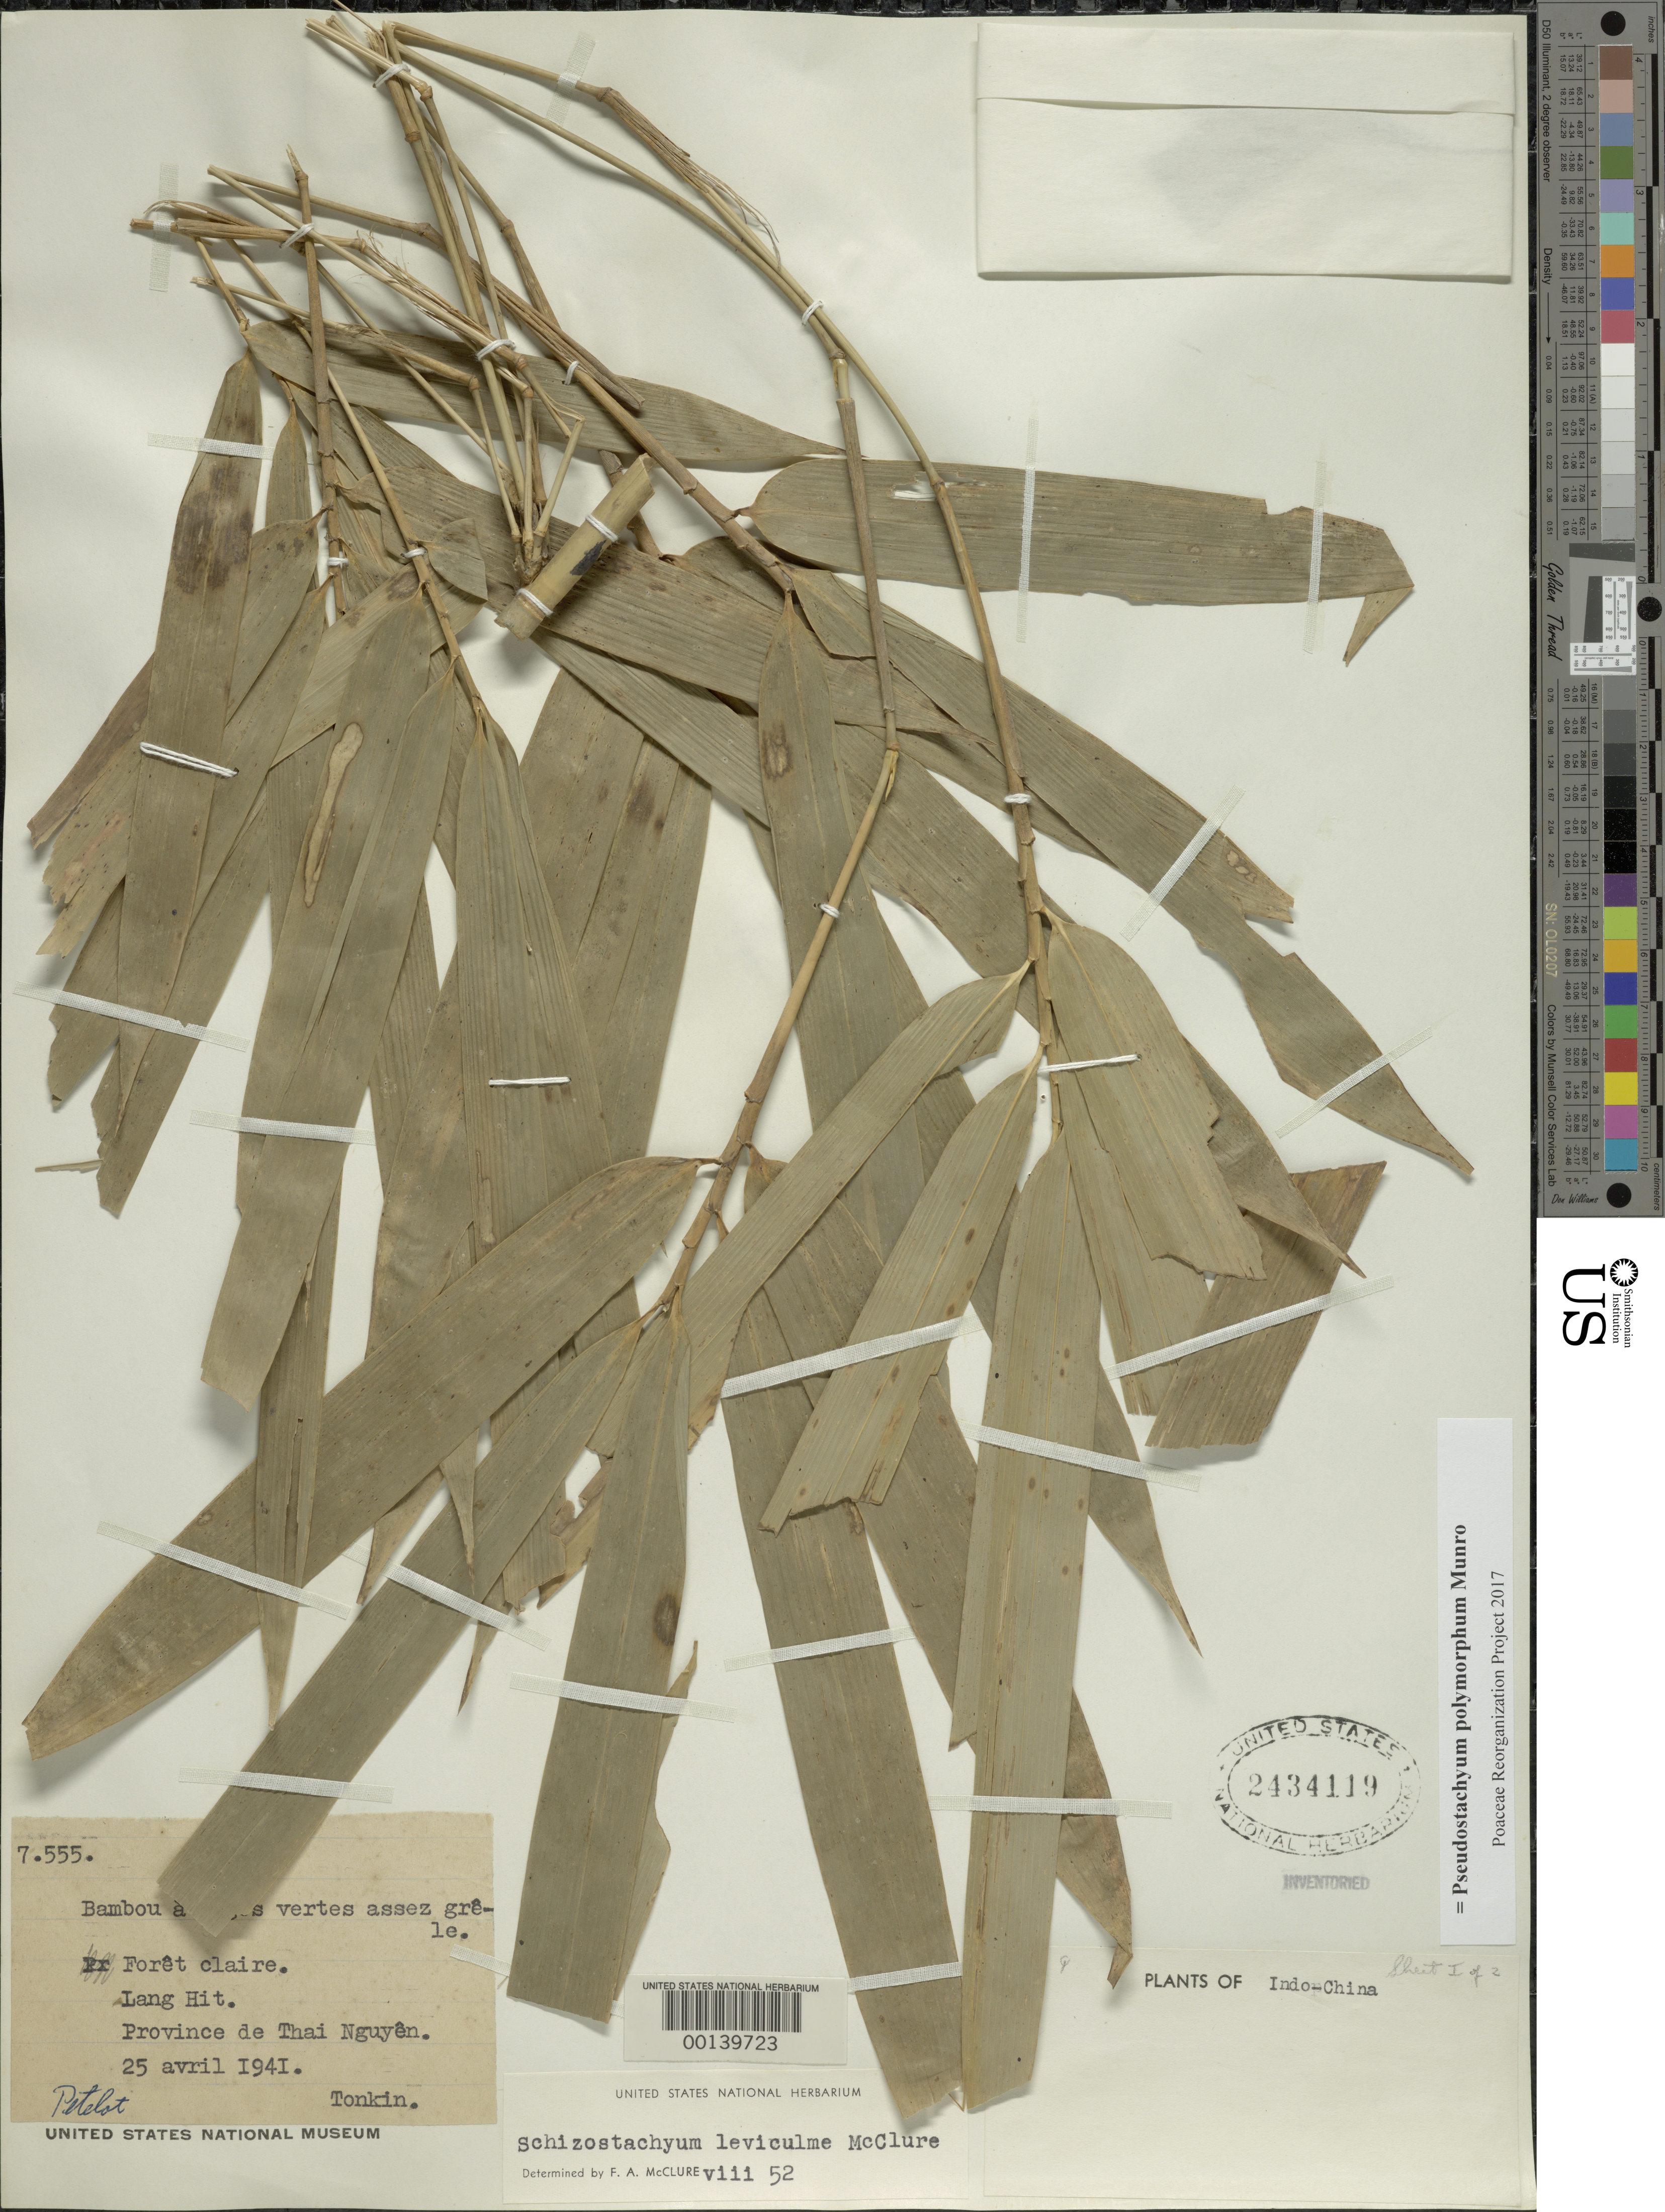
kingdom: Plantae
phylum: Tracheophyta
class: Liliopsida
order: Poales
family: Poaceae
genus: Pseudostachyum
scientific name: Pseudostachyum polymorphum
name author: Munro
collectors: P. A. Pételot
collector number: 7555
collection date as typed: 25 Apr 1941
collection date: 1941-04-25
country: Vietnam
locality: Thai nguyen, lang hit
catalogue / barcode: US 2434119